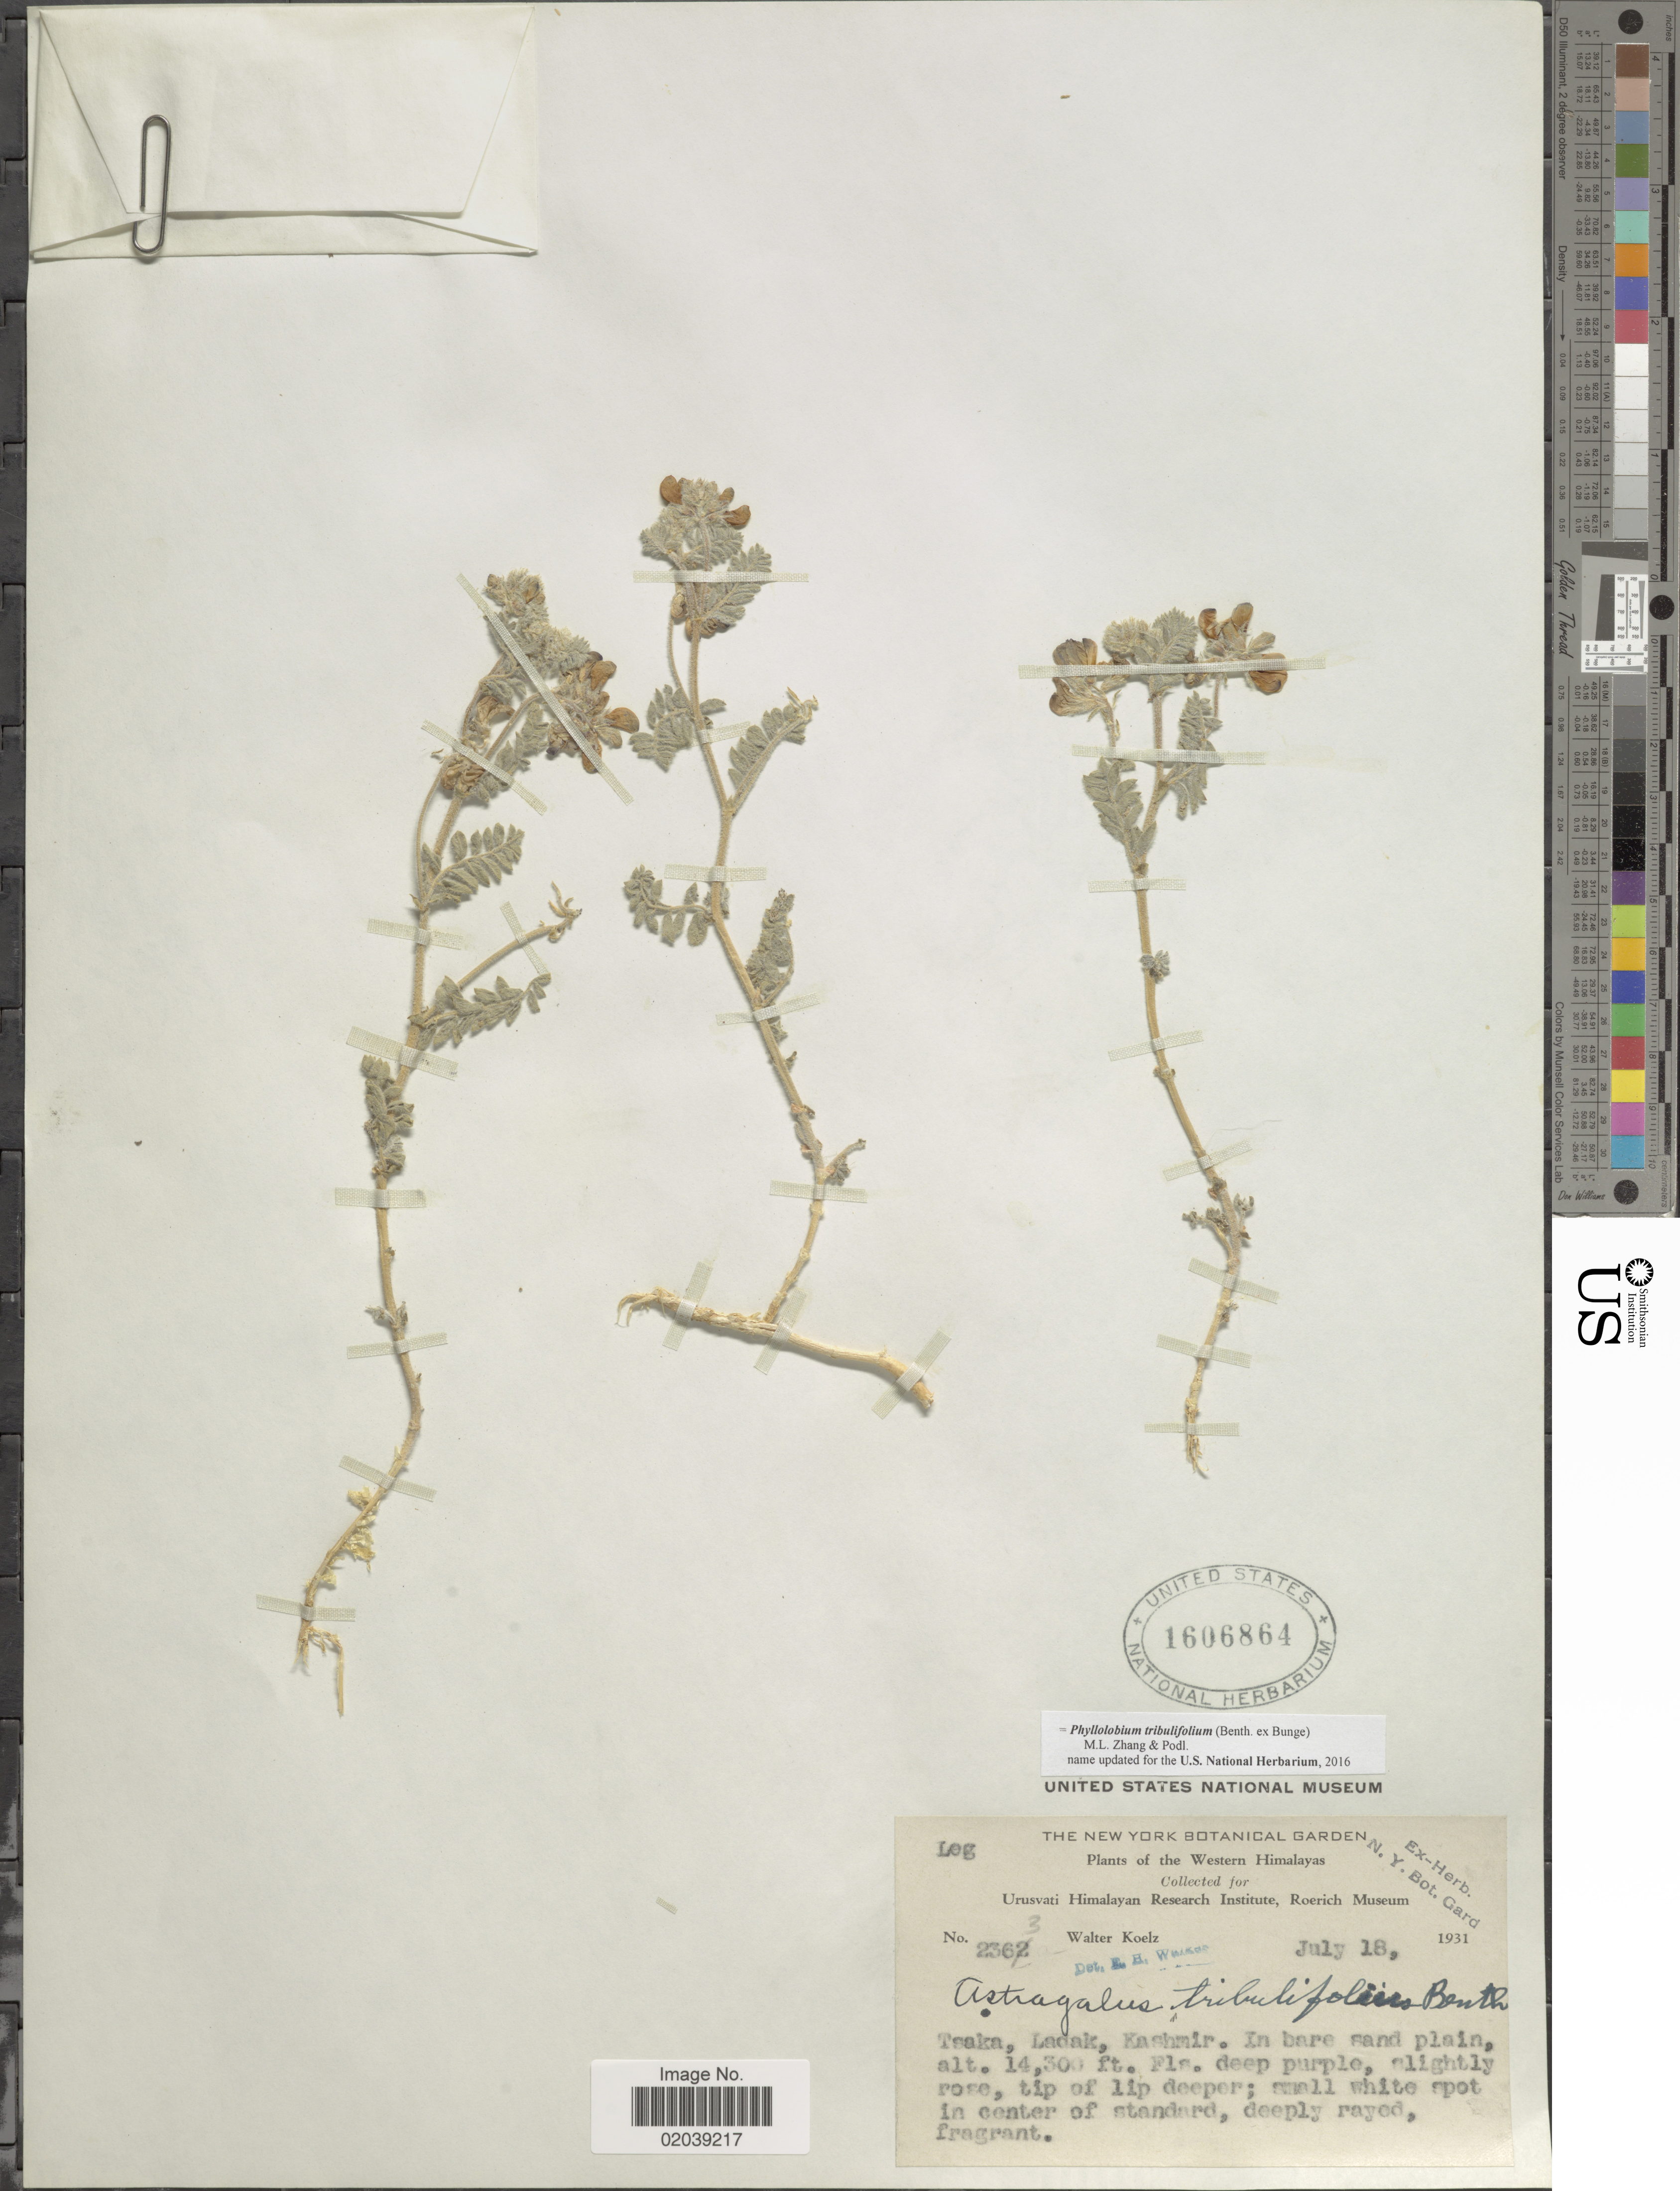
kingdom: Plantae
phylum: Tracheophyta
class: Magnoliopsida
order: Fabales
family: Fabaceae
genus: Phyllolobium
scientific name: Phyllolobium tribulifolium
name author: (Benth. ex Bunge) M.L. Zhang & Podlech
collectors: W. N. Koelz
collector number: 2363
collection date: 1931-07-18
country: India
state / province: Ladakh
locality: Western Himalayas, Tsaka, Ladak, Kashmir. In bare sand plain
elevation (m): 4359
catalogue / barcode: US 1606864